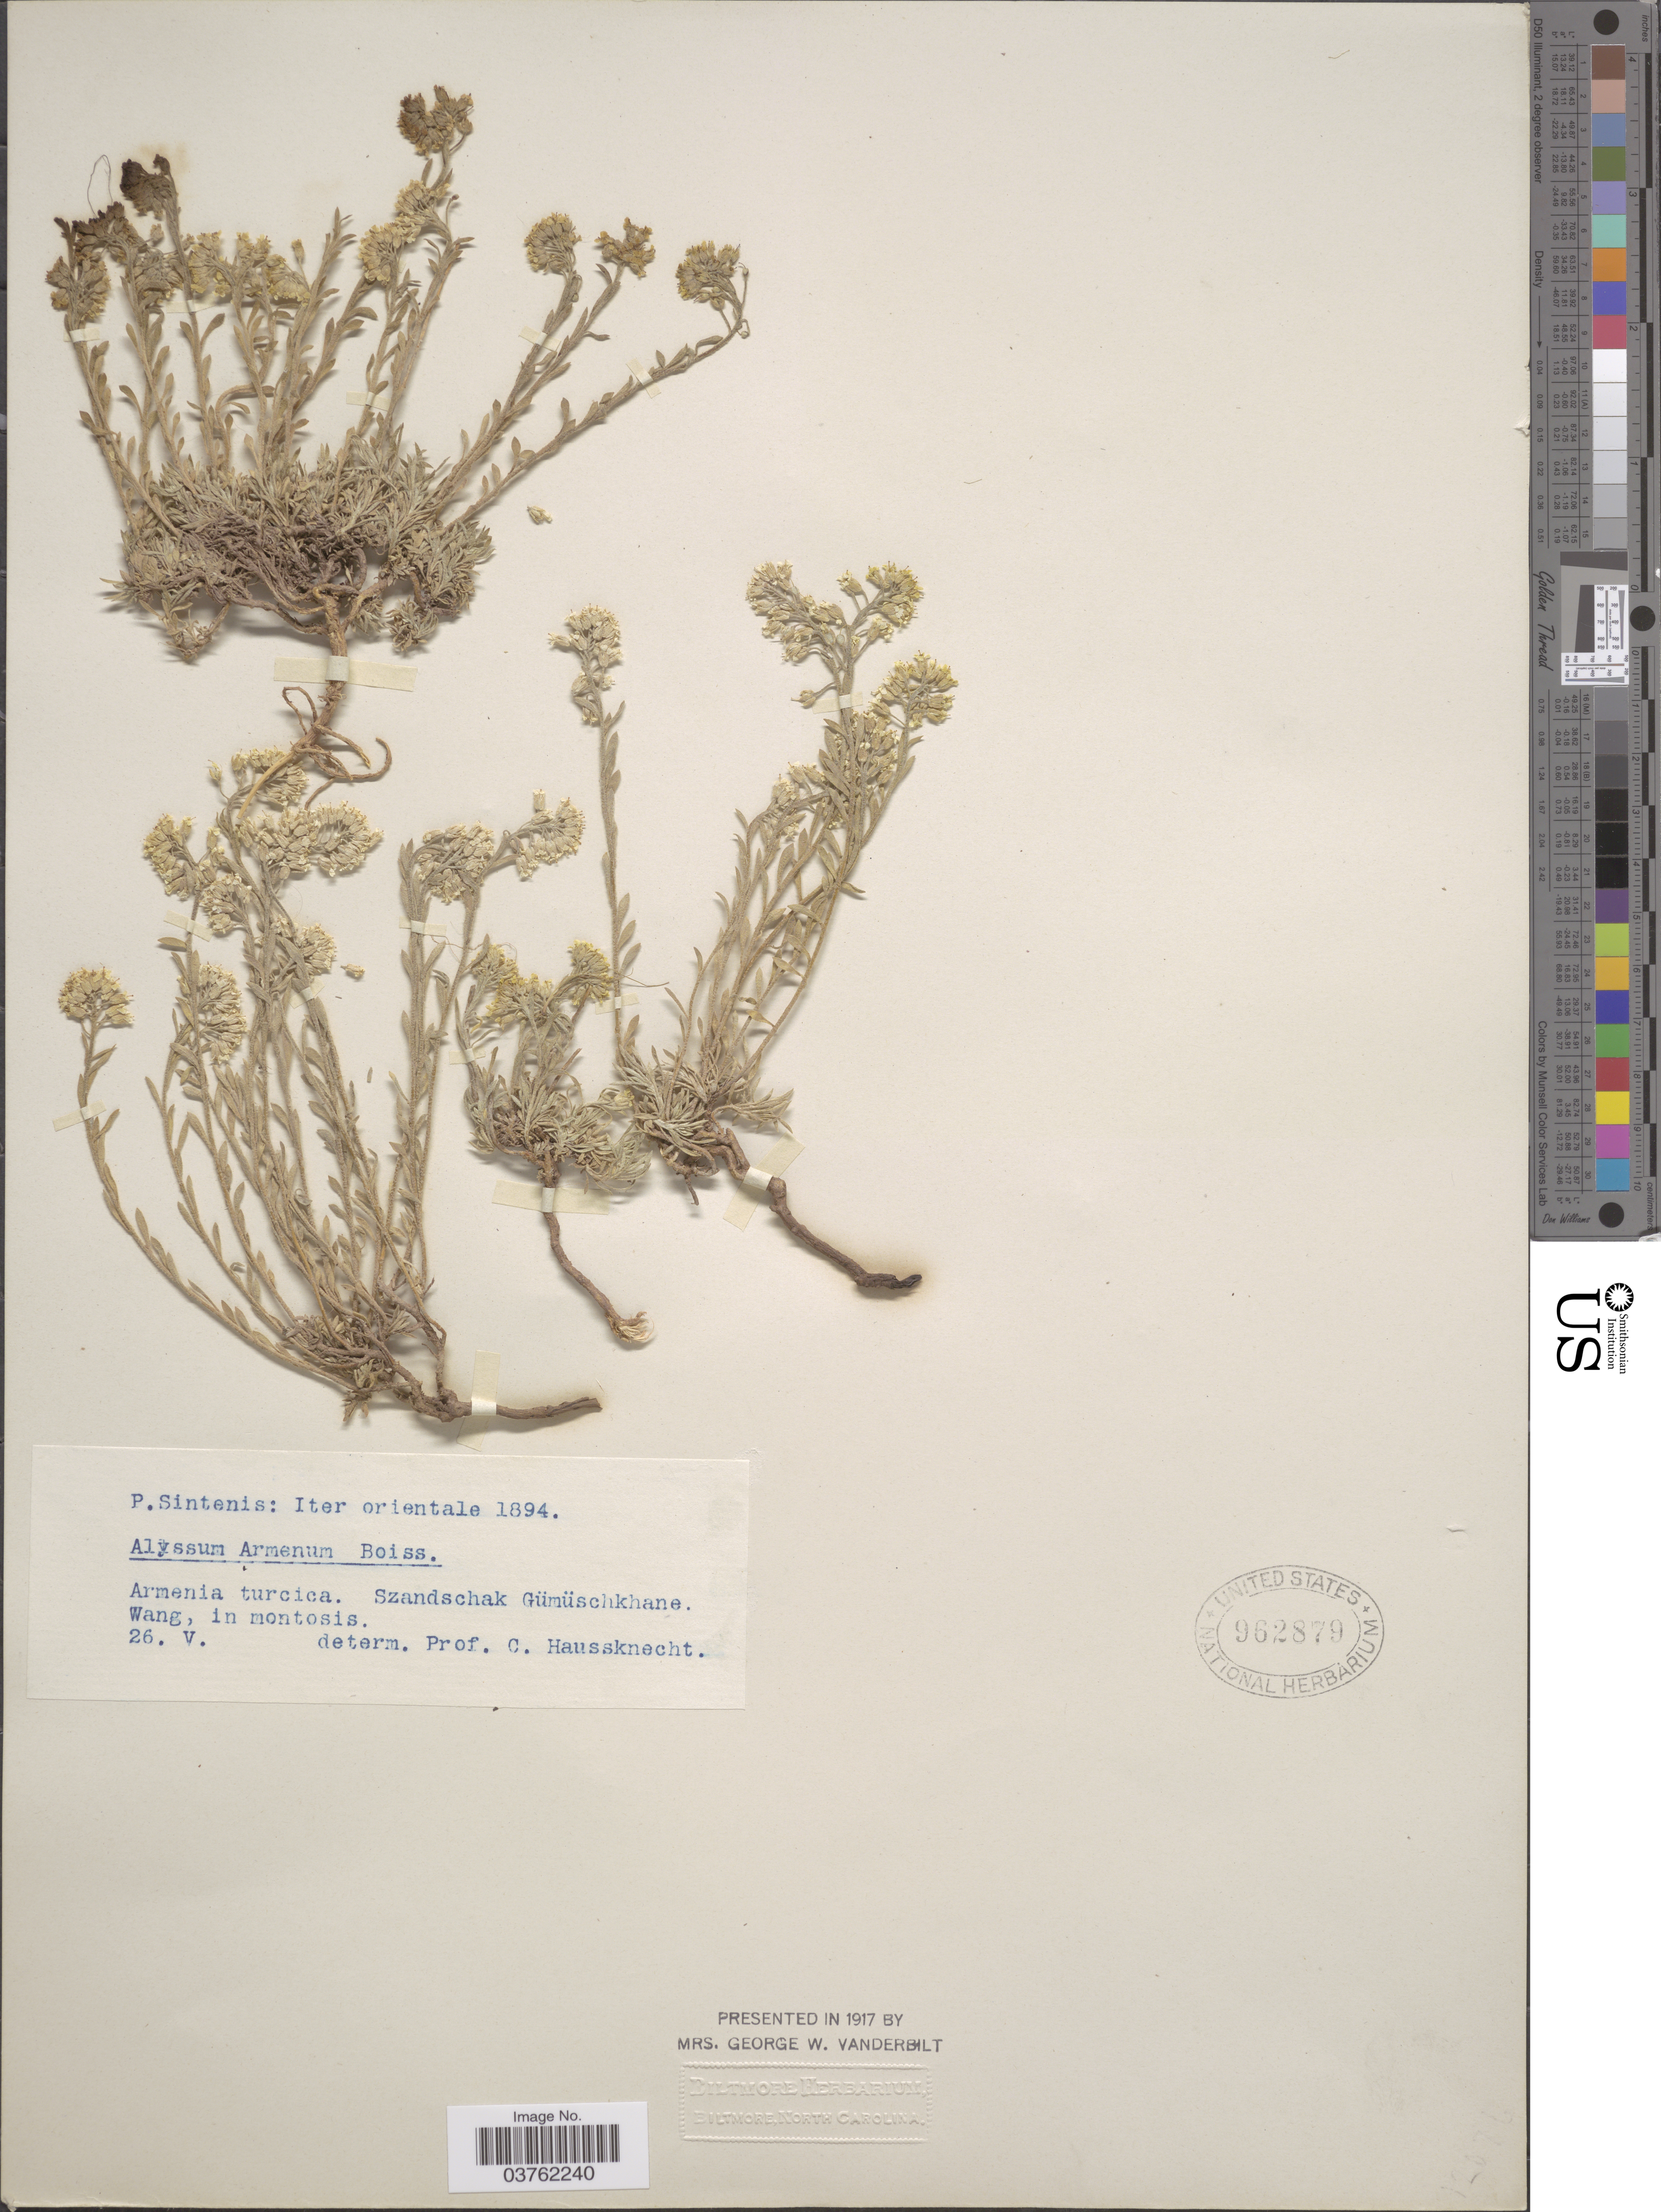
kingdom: Plantae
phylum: Tracheophyta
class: Magnoliopsida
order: Brassicales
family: Brassicaceae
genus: Alyssum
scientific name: Alyssum armenum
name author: Boiss.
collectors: P. Sintenis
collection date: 1894-05-26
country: Turkey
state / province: Gumushane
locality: Iter orientale. Armenia turcica. Szandschak Gümüschkhane. Wang, in montosis.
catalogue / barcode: US 962879